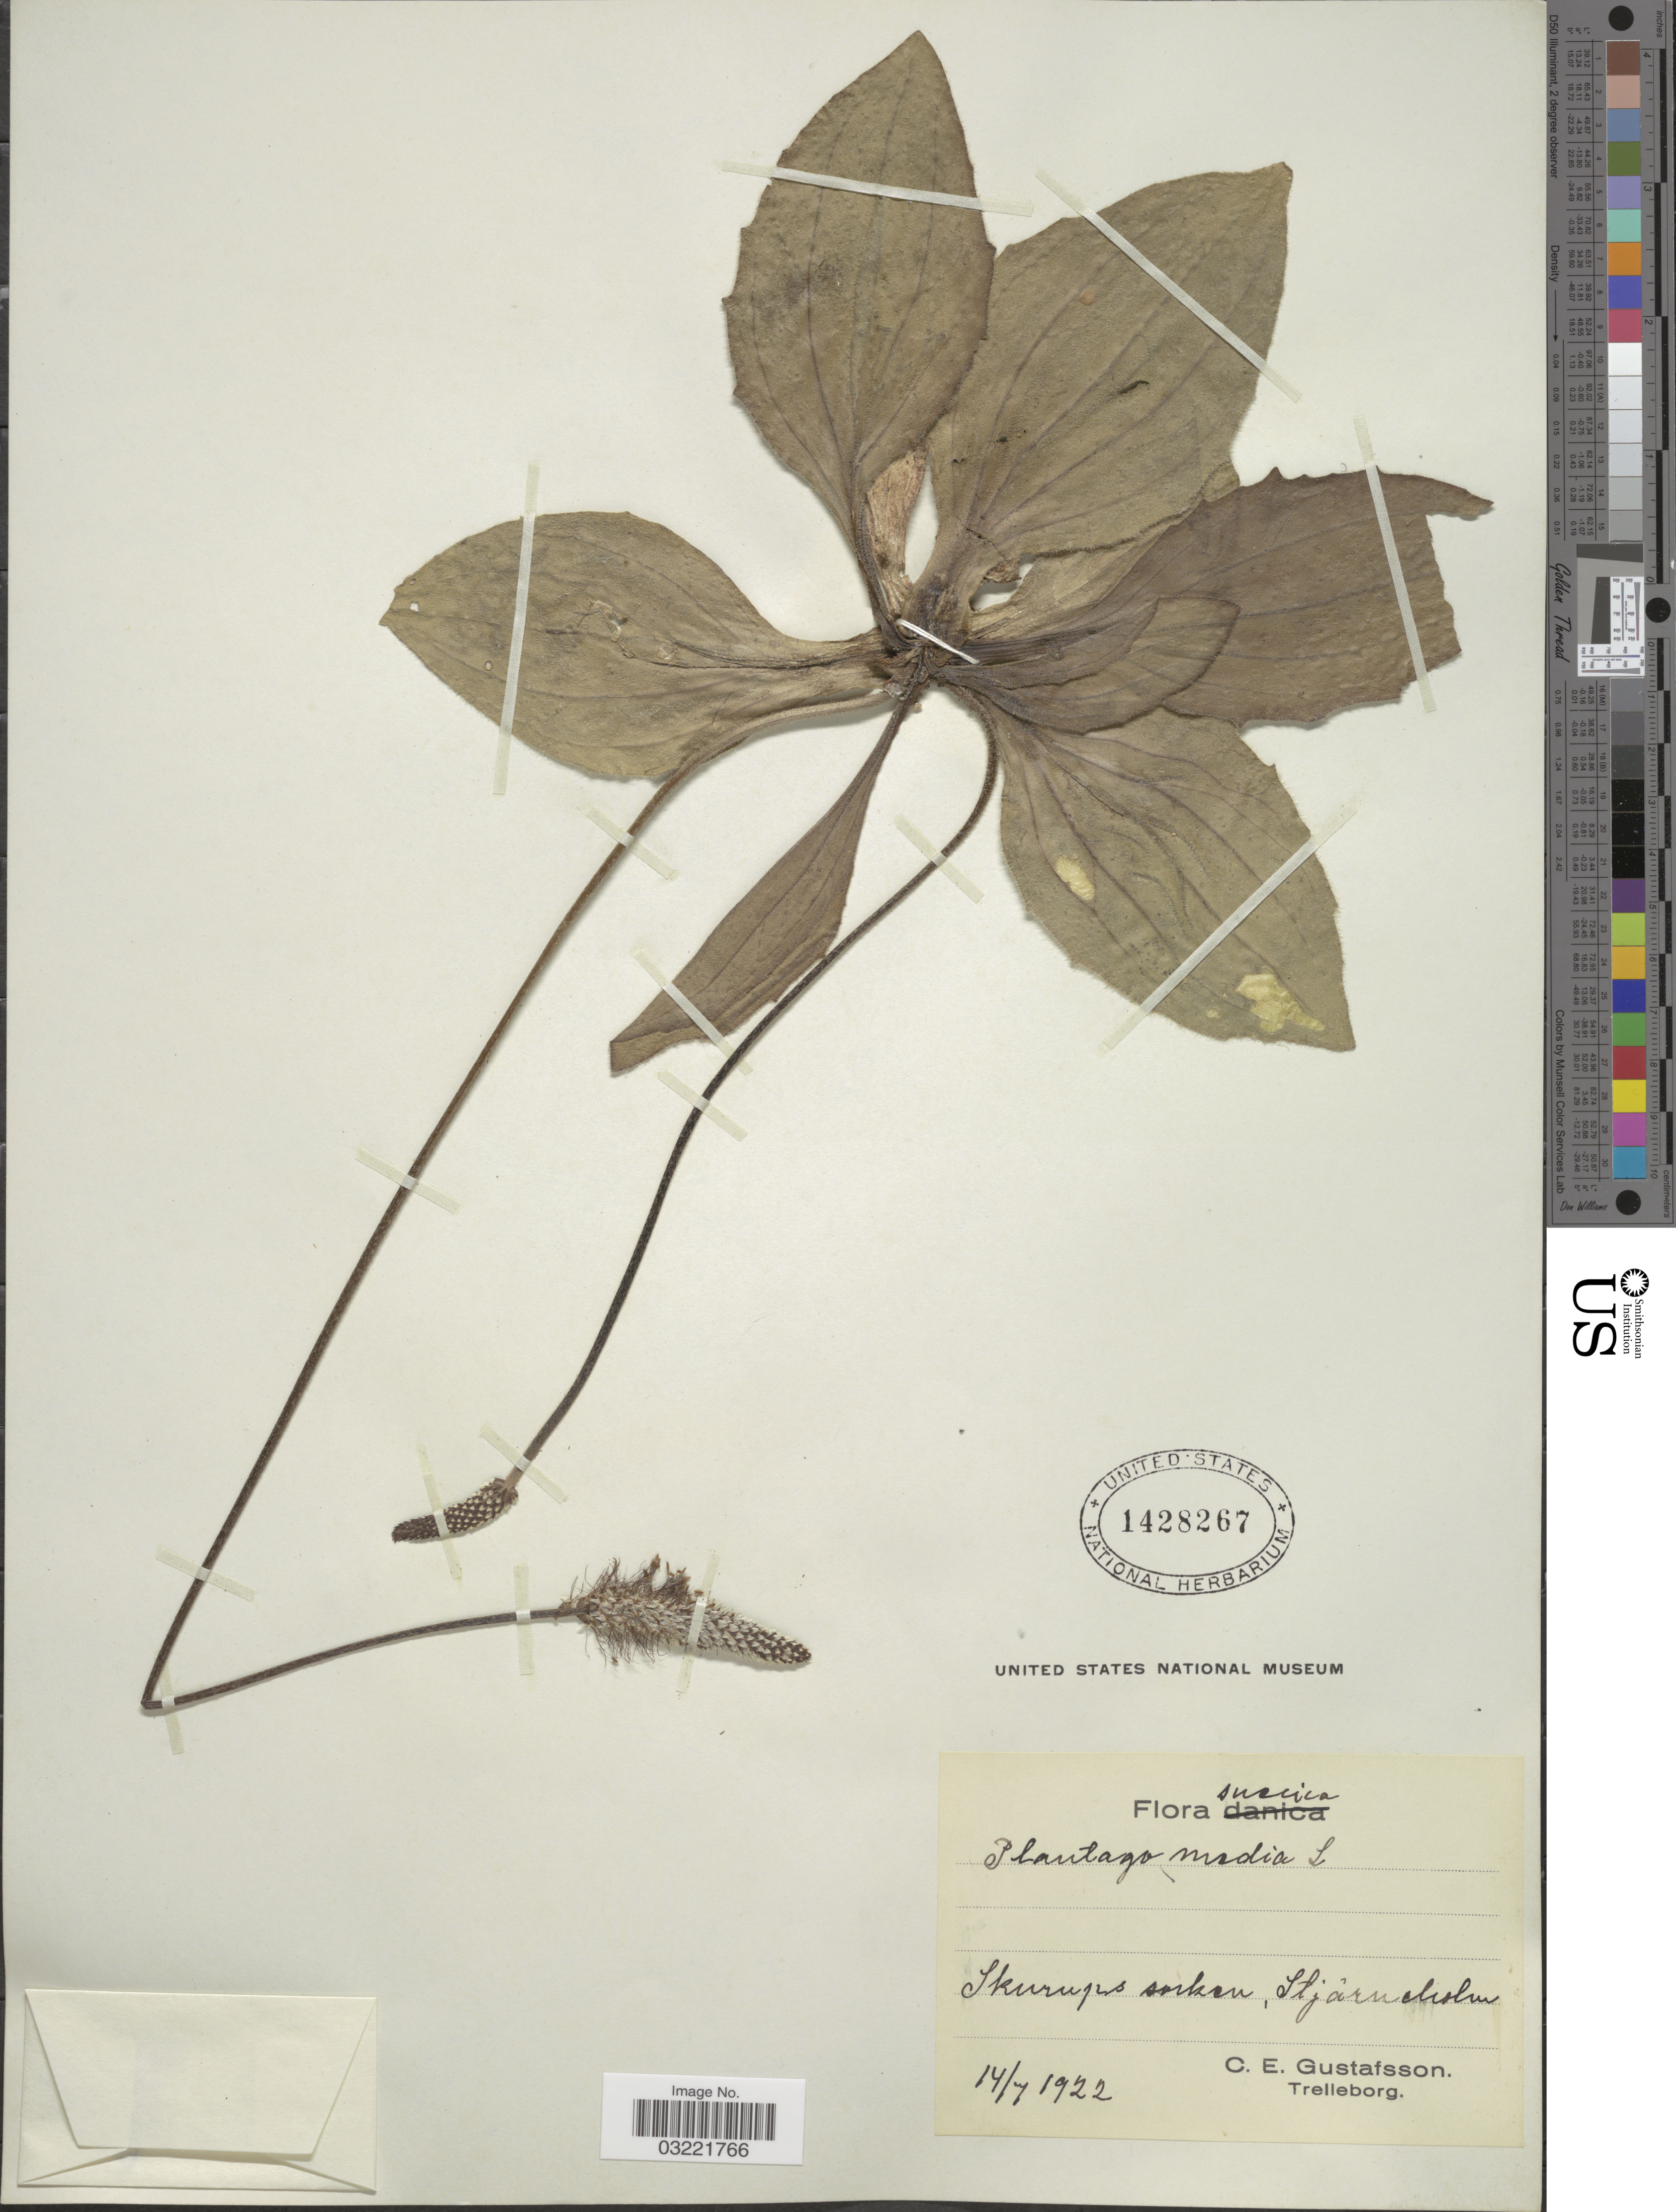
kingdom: Plantae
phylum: Tracheophyta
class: Magnoliopsida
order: Lamiales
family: Plantaginaceae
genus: Plantago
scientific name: Plantago media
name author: L.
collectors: C. Gustafsson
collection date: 1922-07-14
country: Sweden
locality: Suecica. Skurups socken, Stjarnholm.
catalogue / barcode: US 1428267